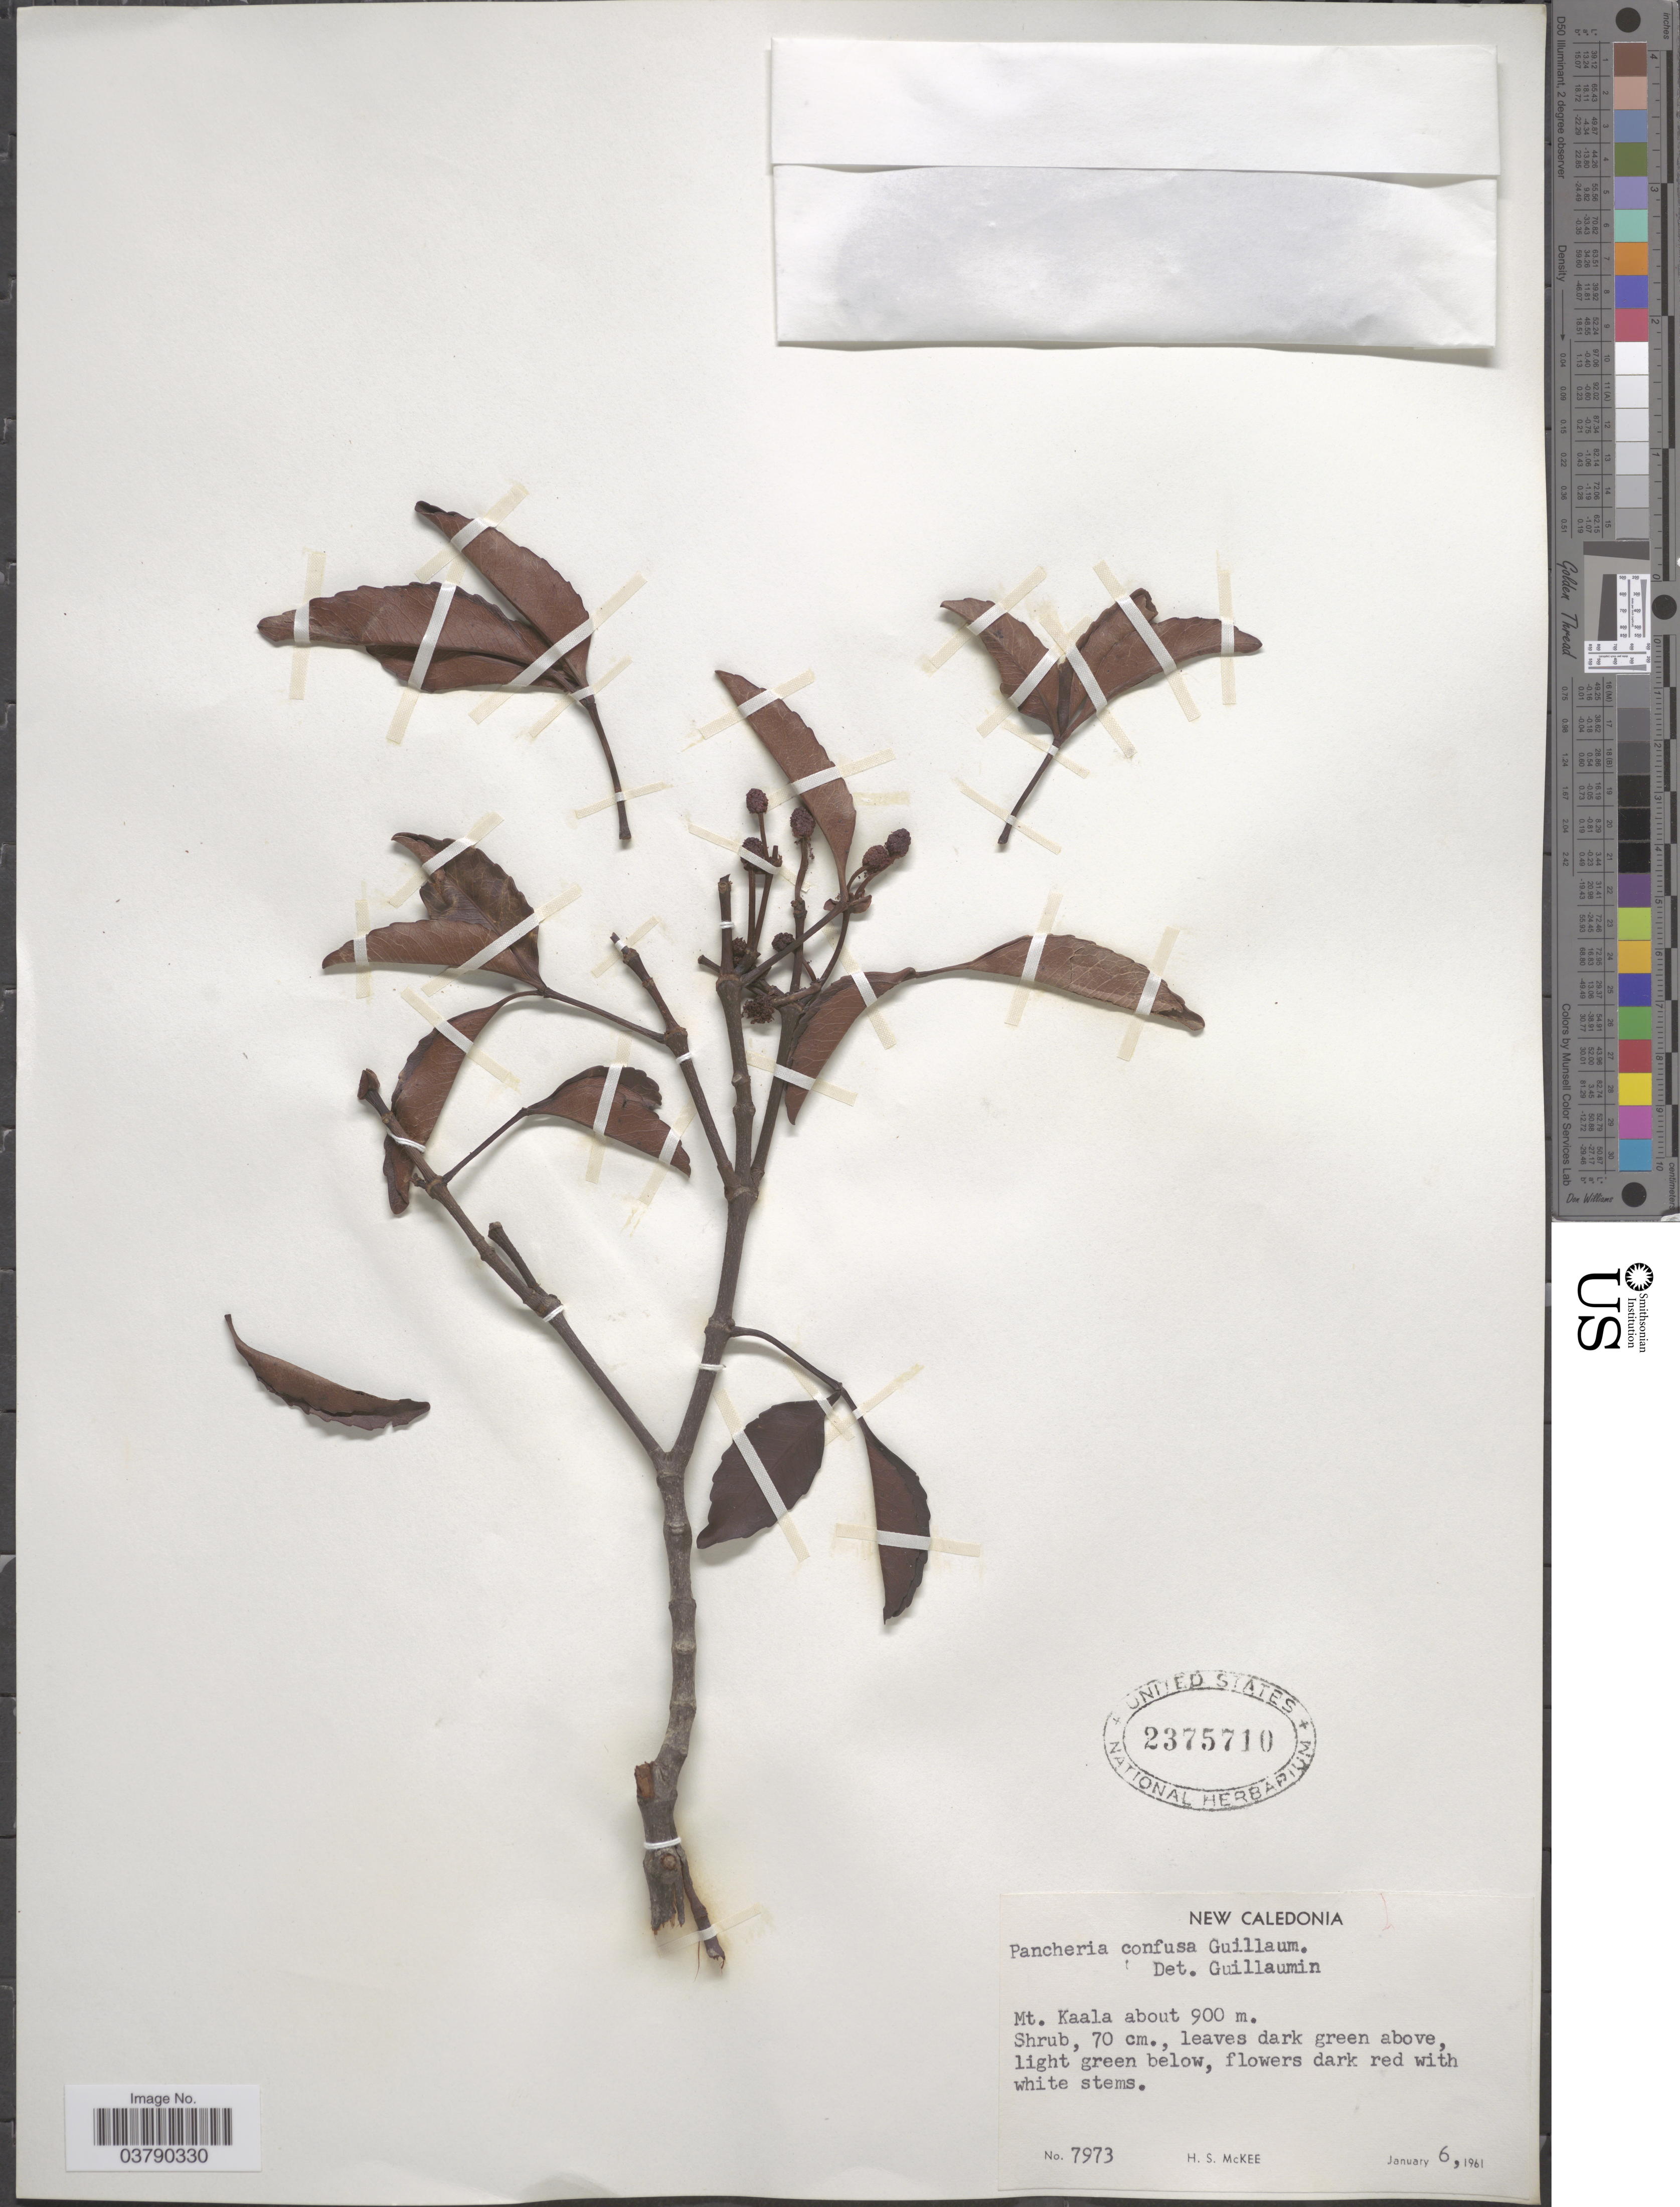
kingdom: Plantae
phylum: Tracheophyta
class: Magnoliopsida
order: Oxalidales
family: Cunoniaceae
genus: Pancheria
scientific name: Pancheria confusa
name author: Guillaumin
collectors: H. S. McKee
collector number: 7973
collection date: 1961-01-06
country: New Caledonia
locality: Mt. Kaala.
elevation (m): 900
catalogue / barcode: US 2375710